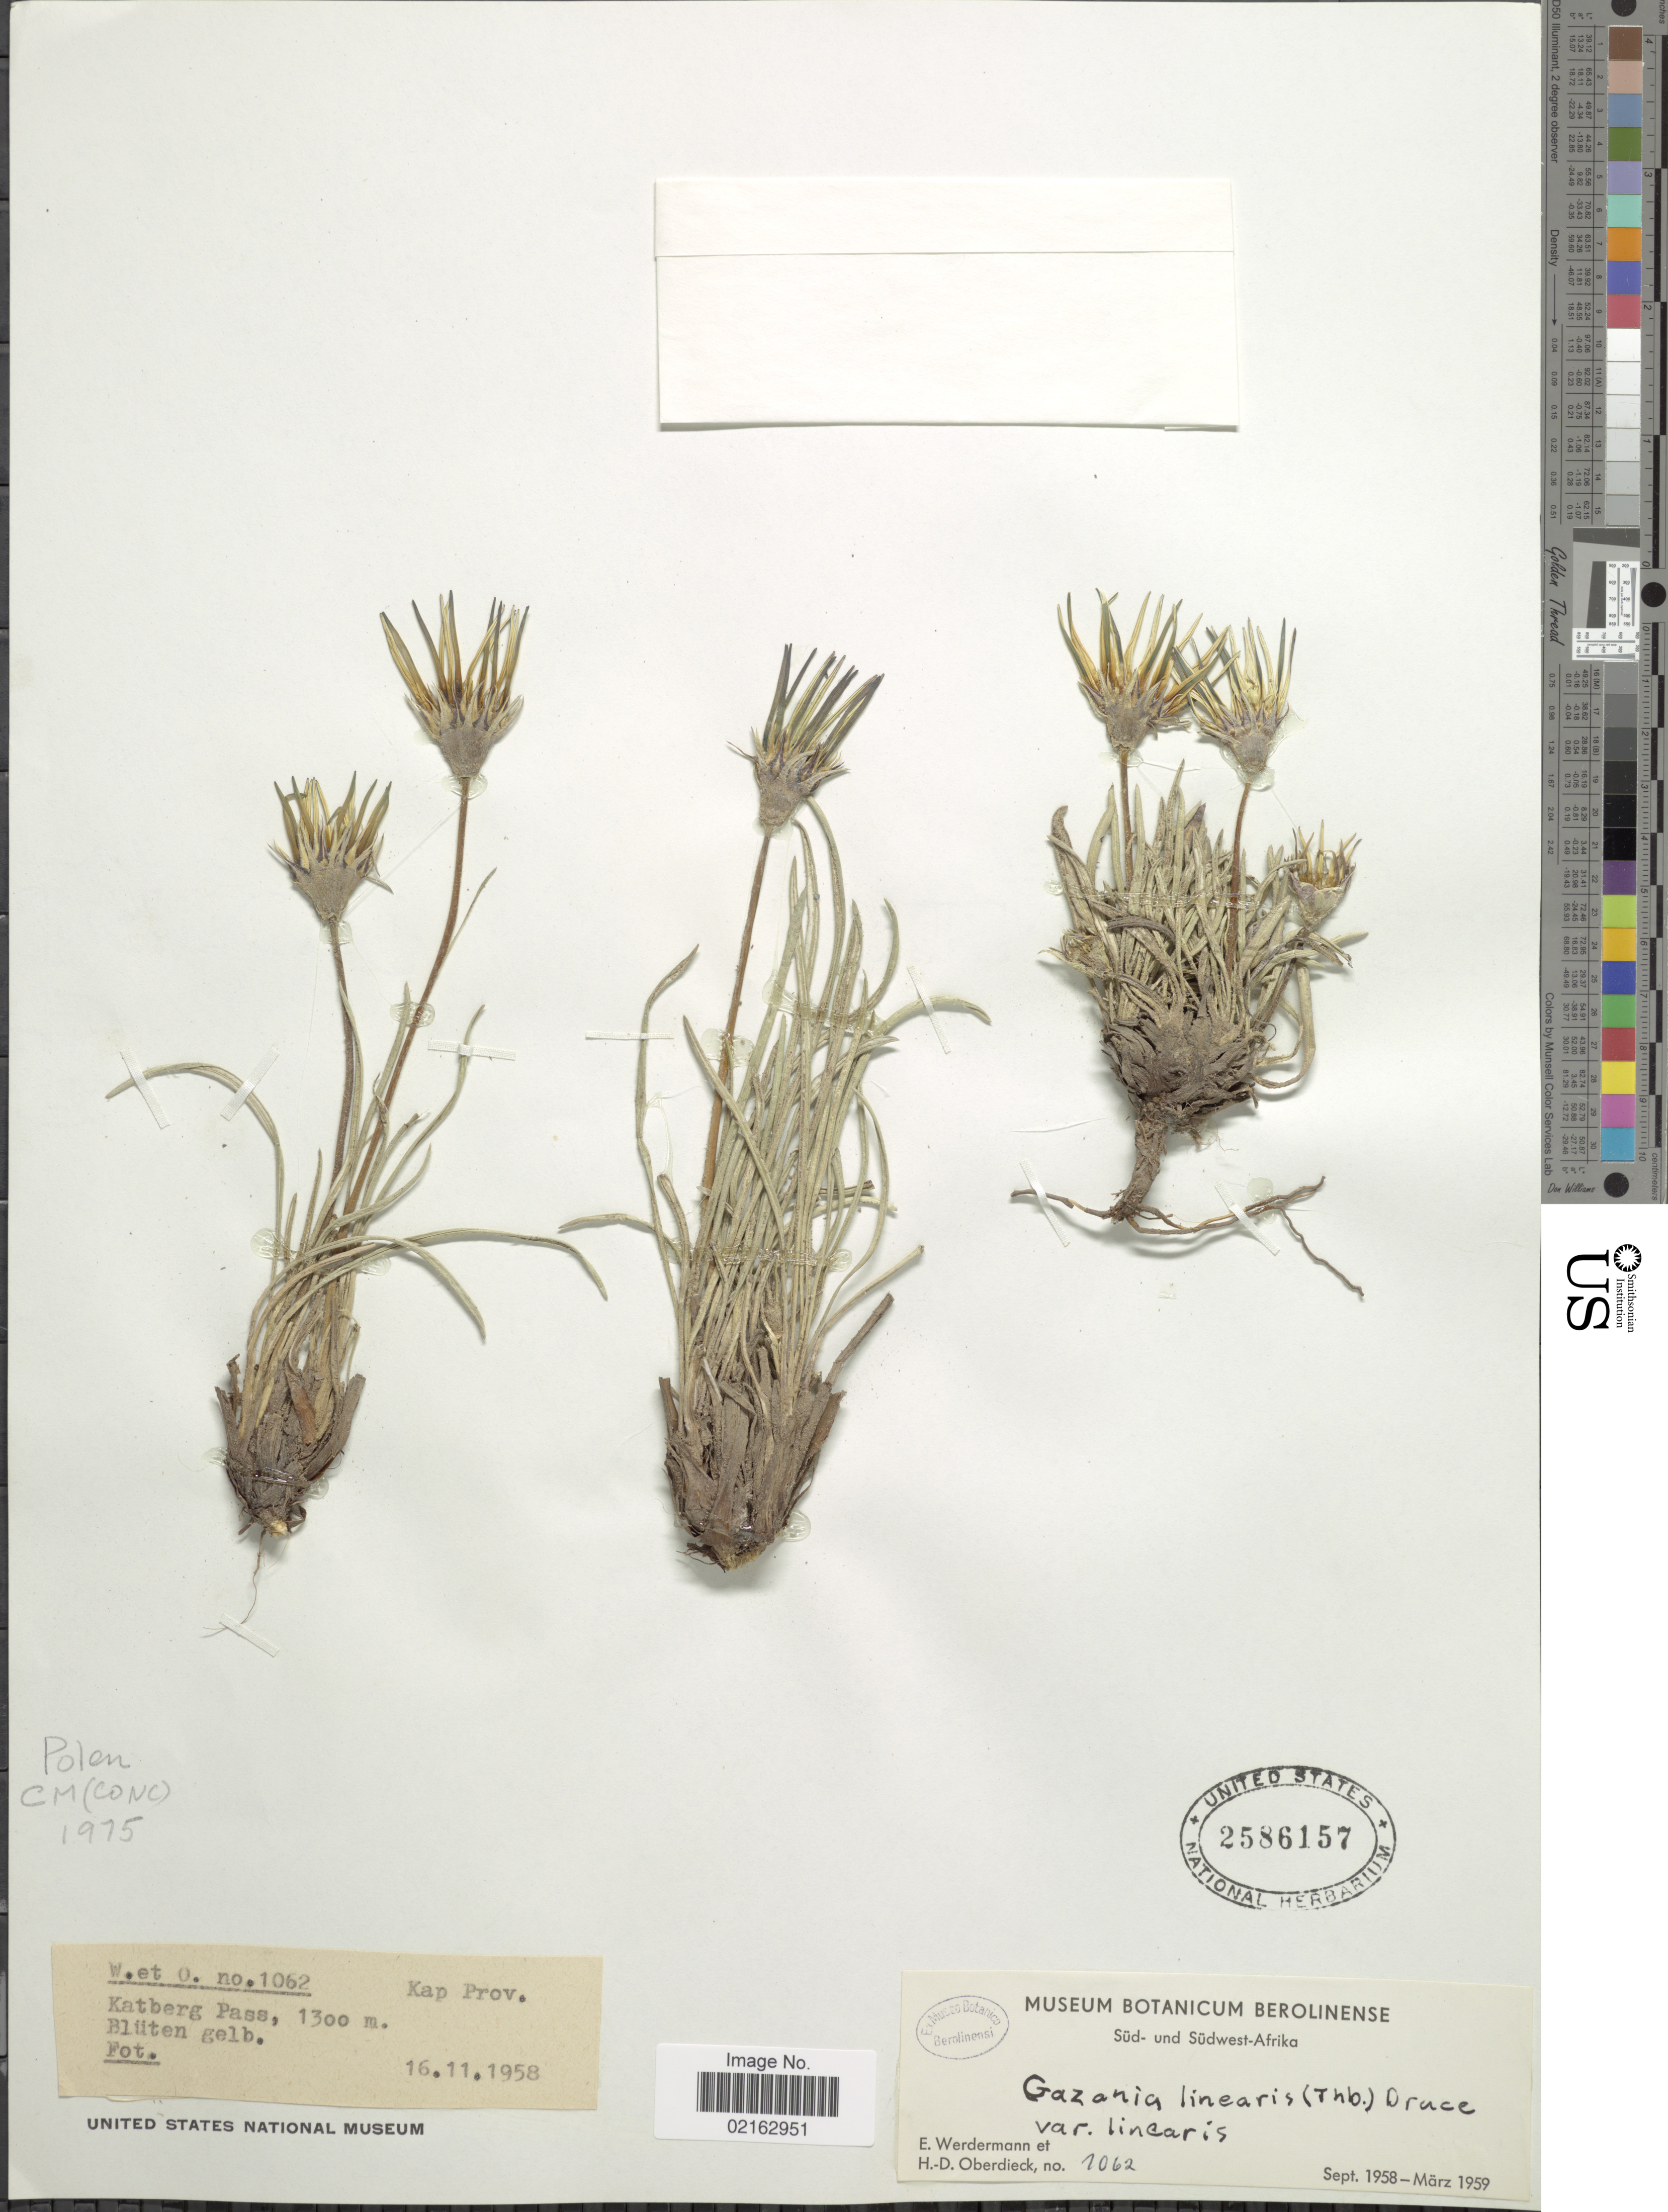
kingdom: Plantae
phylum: Tracheophyta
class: Magnoliopsida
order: Asterales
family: Asteraceae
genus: Gazania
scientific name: Gazania linearis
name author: (Thunb.) Druce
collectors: E. Werdermann & H. Oberdieck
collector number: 1062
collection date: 1958-11-16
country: South Africa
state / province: Eastern Cape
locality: Süd- und Südwest-Afrika. Kap Prov. Katberg Pass. Blüten gelb.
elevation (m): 1300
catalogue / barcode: US 2586157